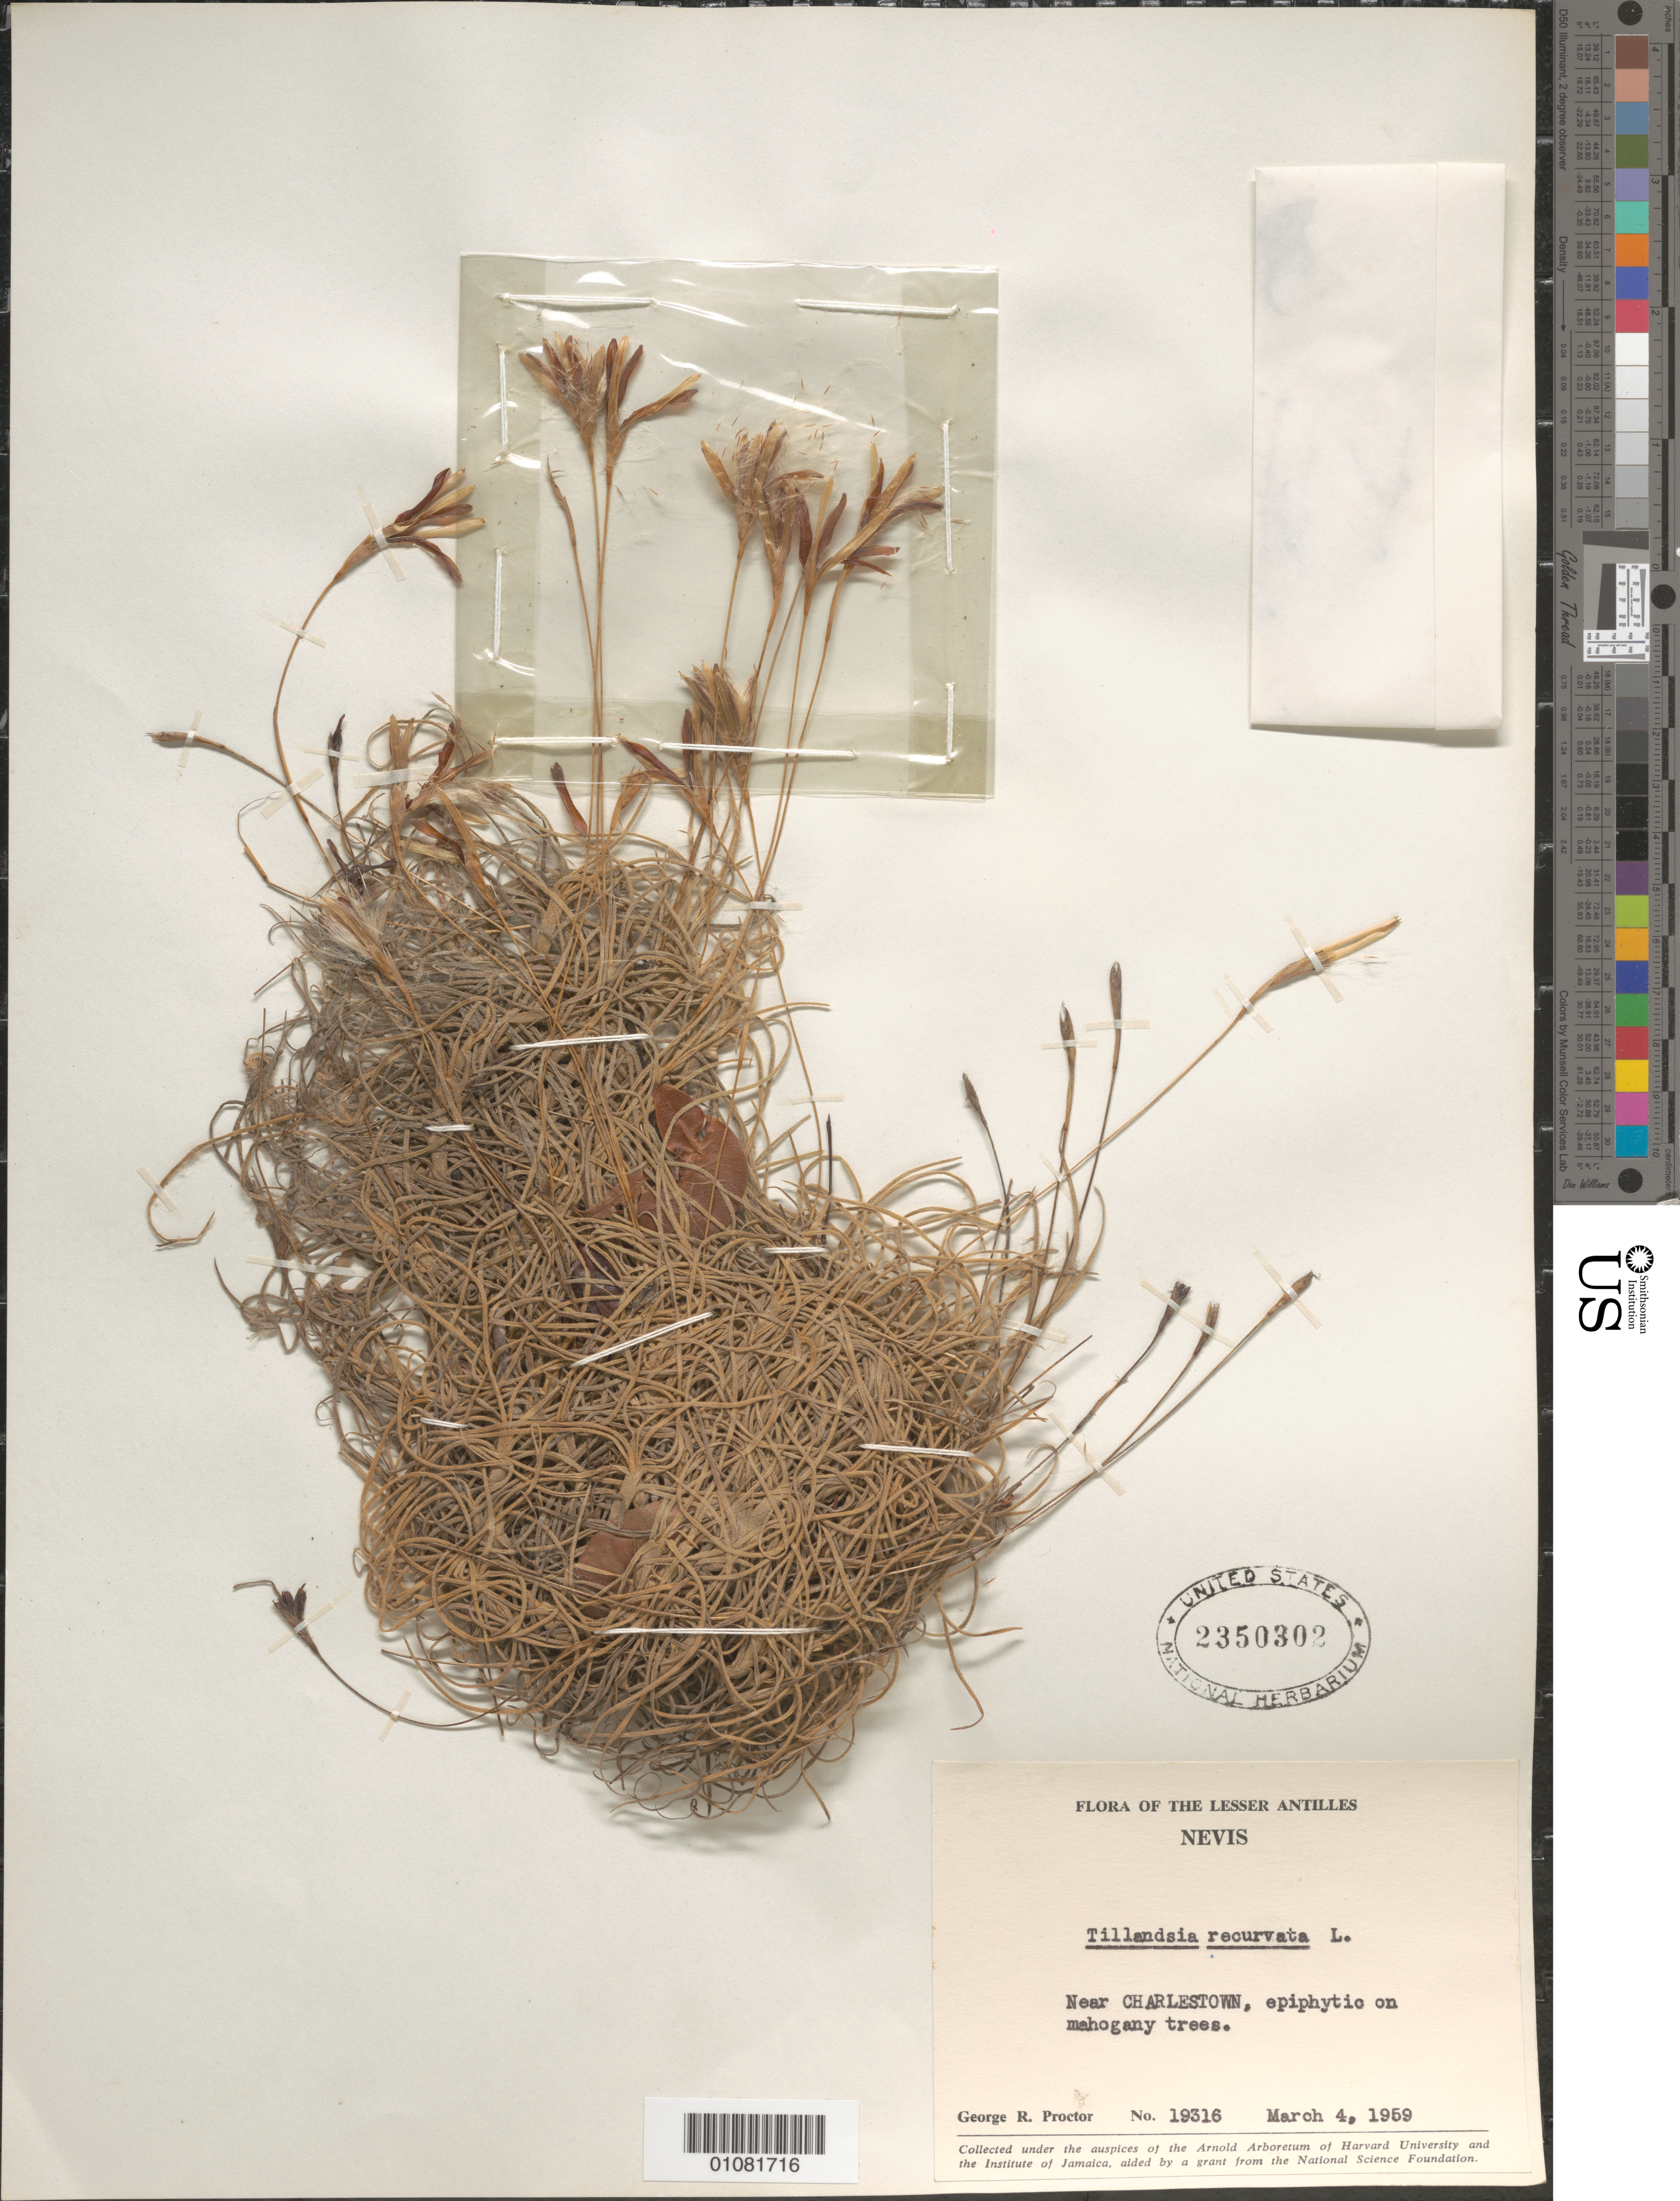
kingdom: Plantae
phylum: Tracheophyta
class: Liliopsida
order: Poales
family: Bromeliaceae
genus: Tillandsia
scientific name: Tillandsia recurvata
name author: L.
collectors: G. R. Proctor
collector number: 19316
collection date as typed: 04 Mar 1959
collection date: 1959-03-04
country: St. Christopher-Nevis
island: Nevis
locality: Near Charlestown, epiphytic on mahogany trees.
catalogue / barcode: US 2350302